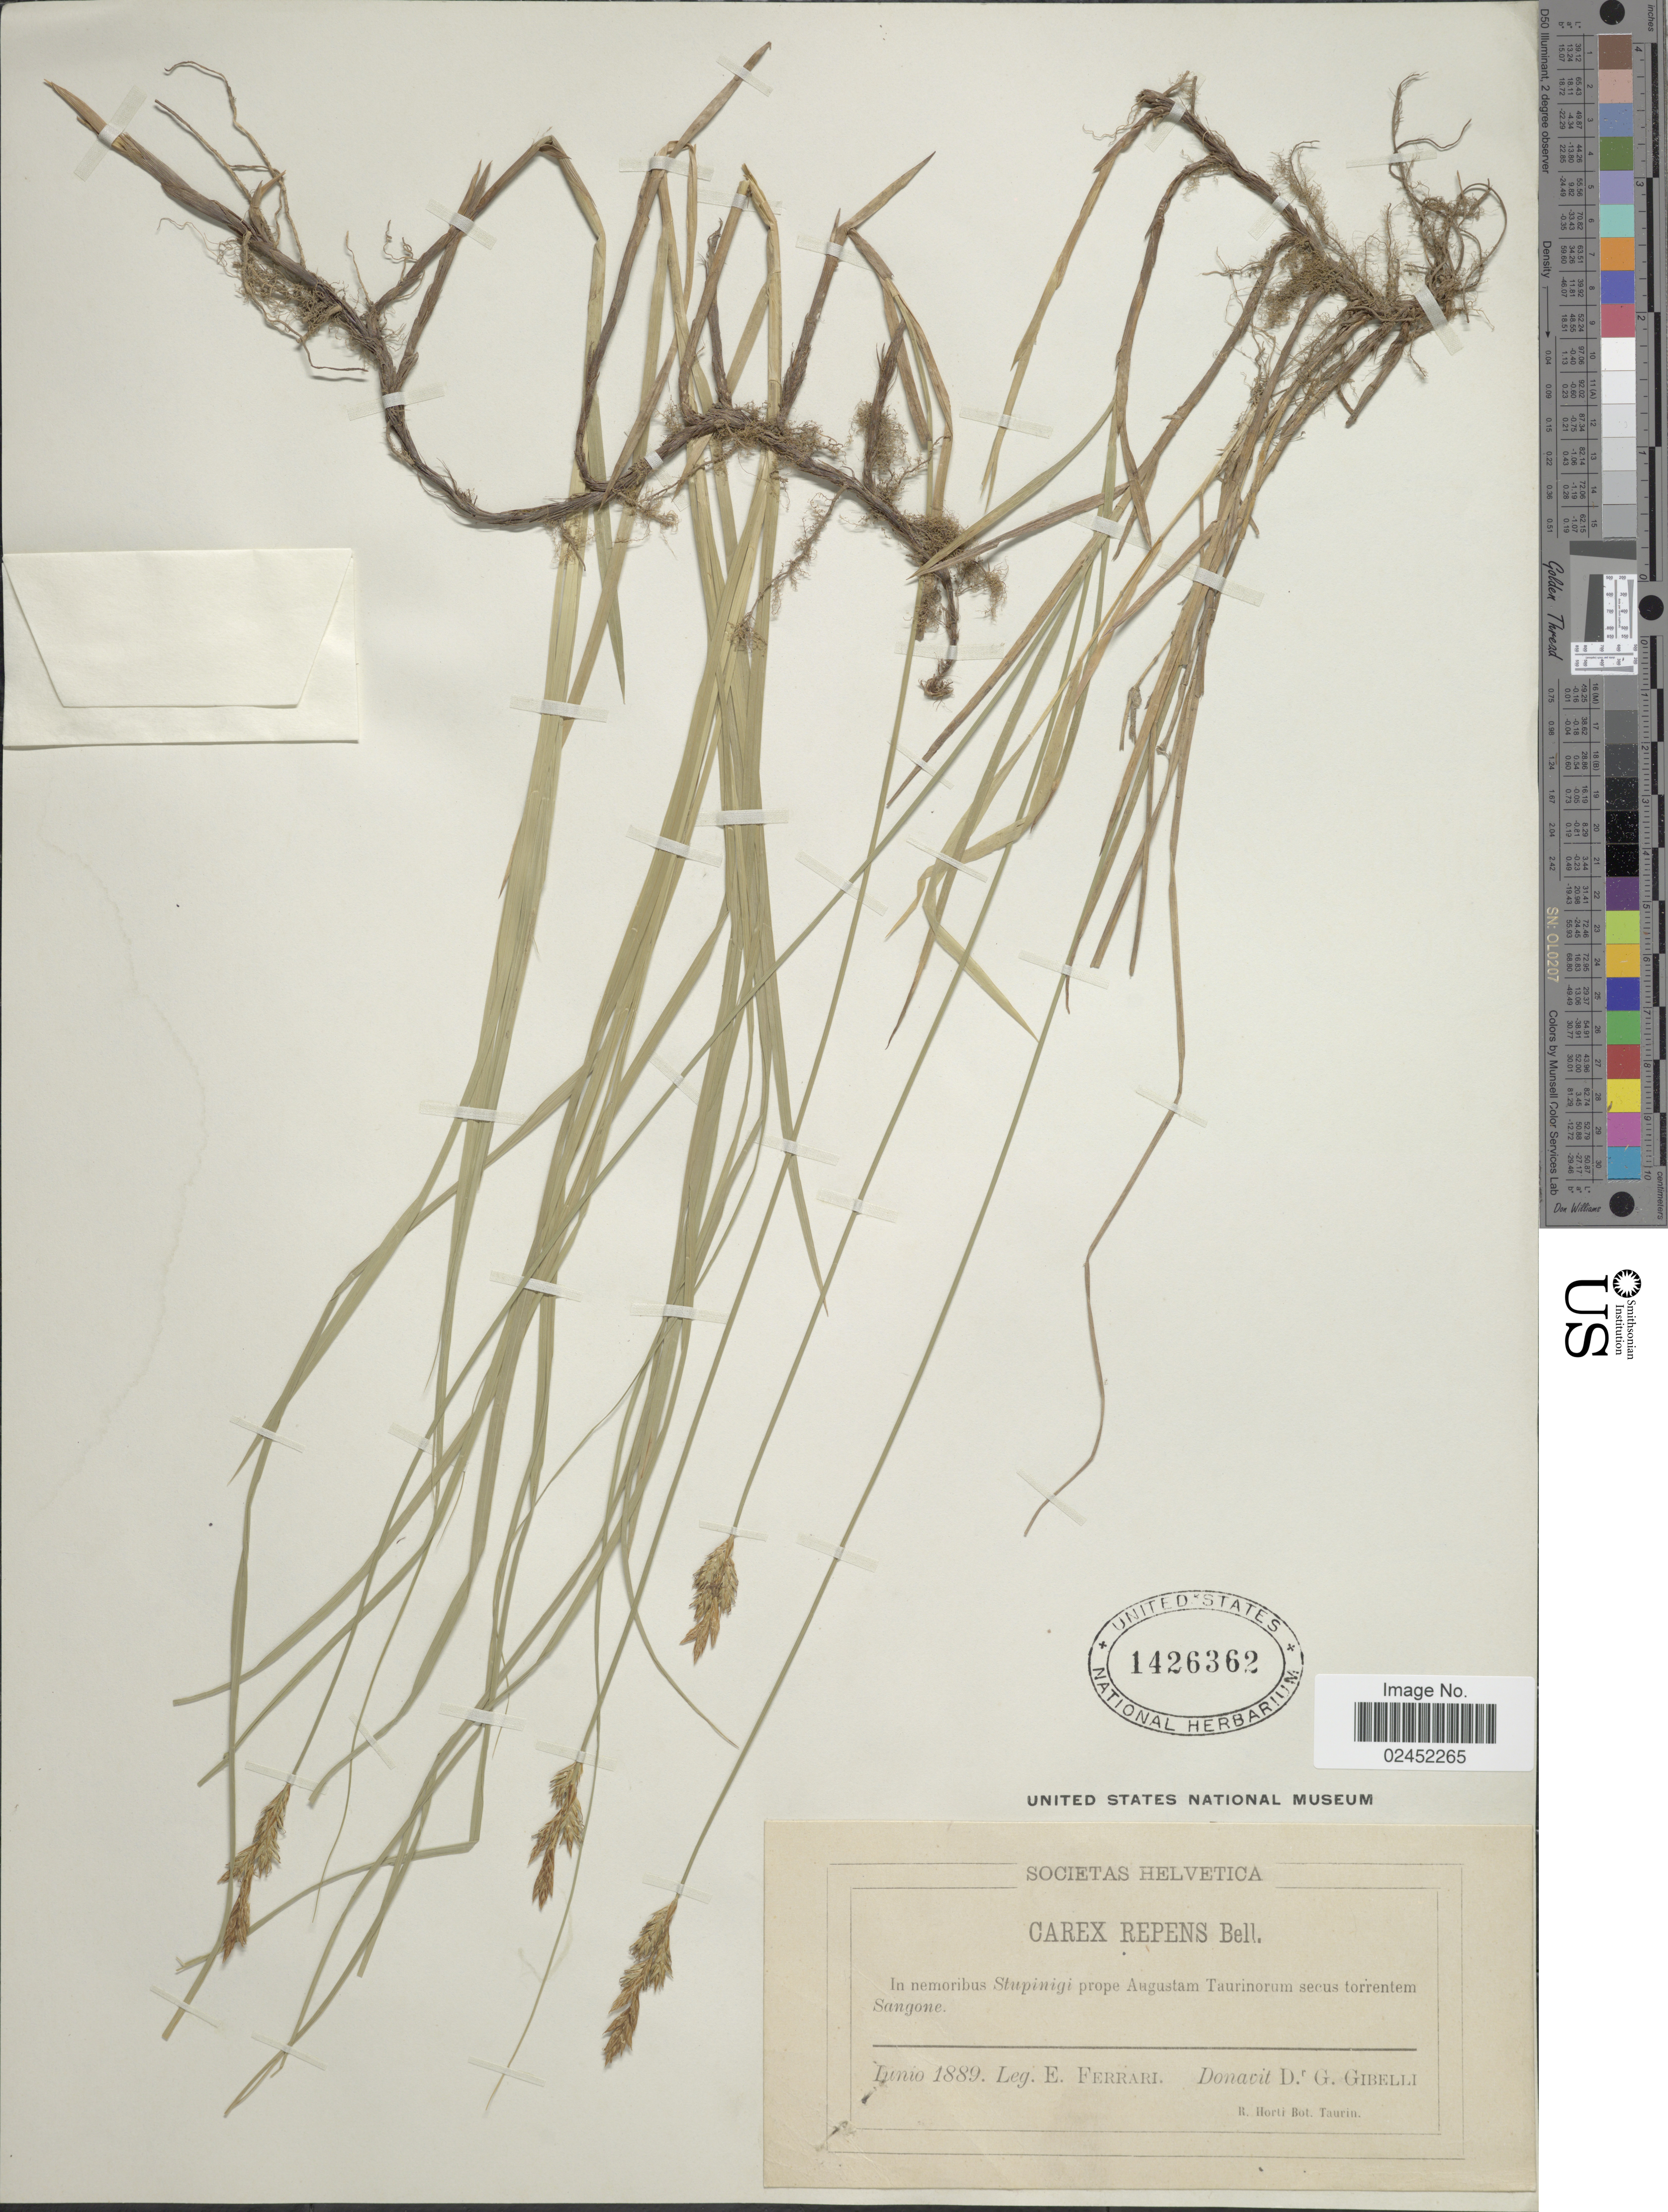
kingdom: Plantae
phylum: Tracheophyta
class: Liliopsida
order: Poales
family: Cyperaceae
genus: Carex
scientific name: Carex repens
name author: Bellardi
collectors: E. Ferrari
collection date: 1889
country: Switzerland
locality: Societas Helvetica. In nemoribus Stupinigi prope Augustam Taurinorum secus torrentem Sangone.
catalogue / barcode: US 1426362